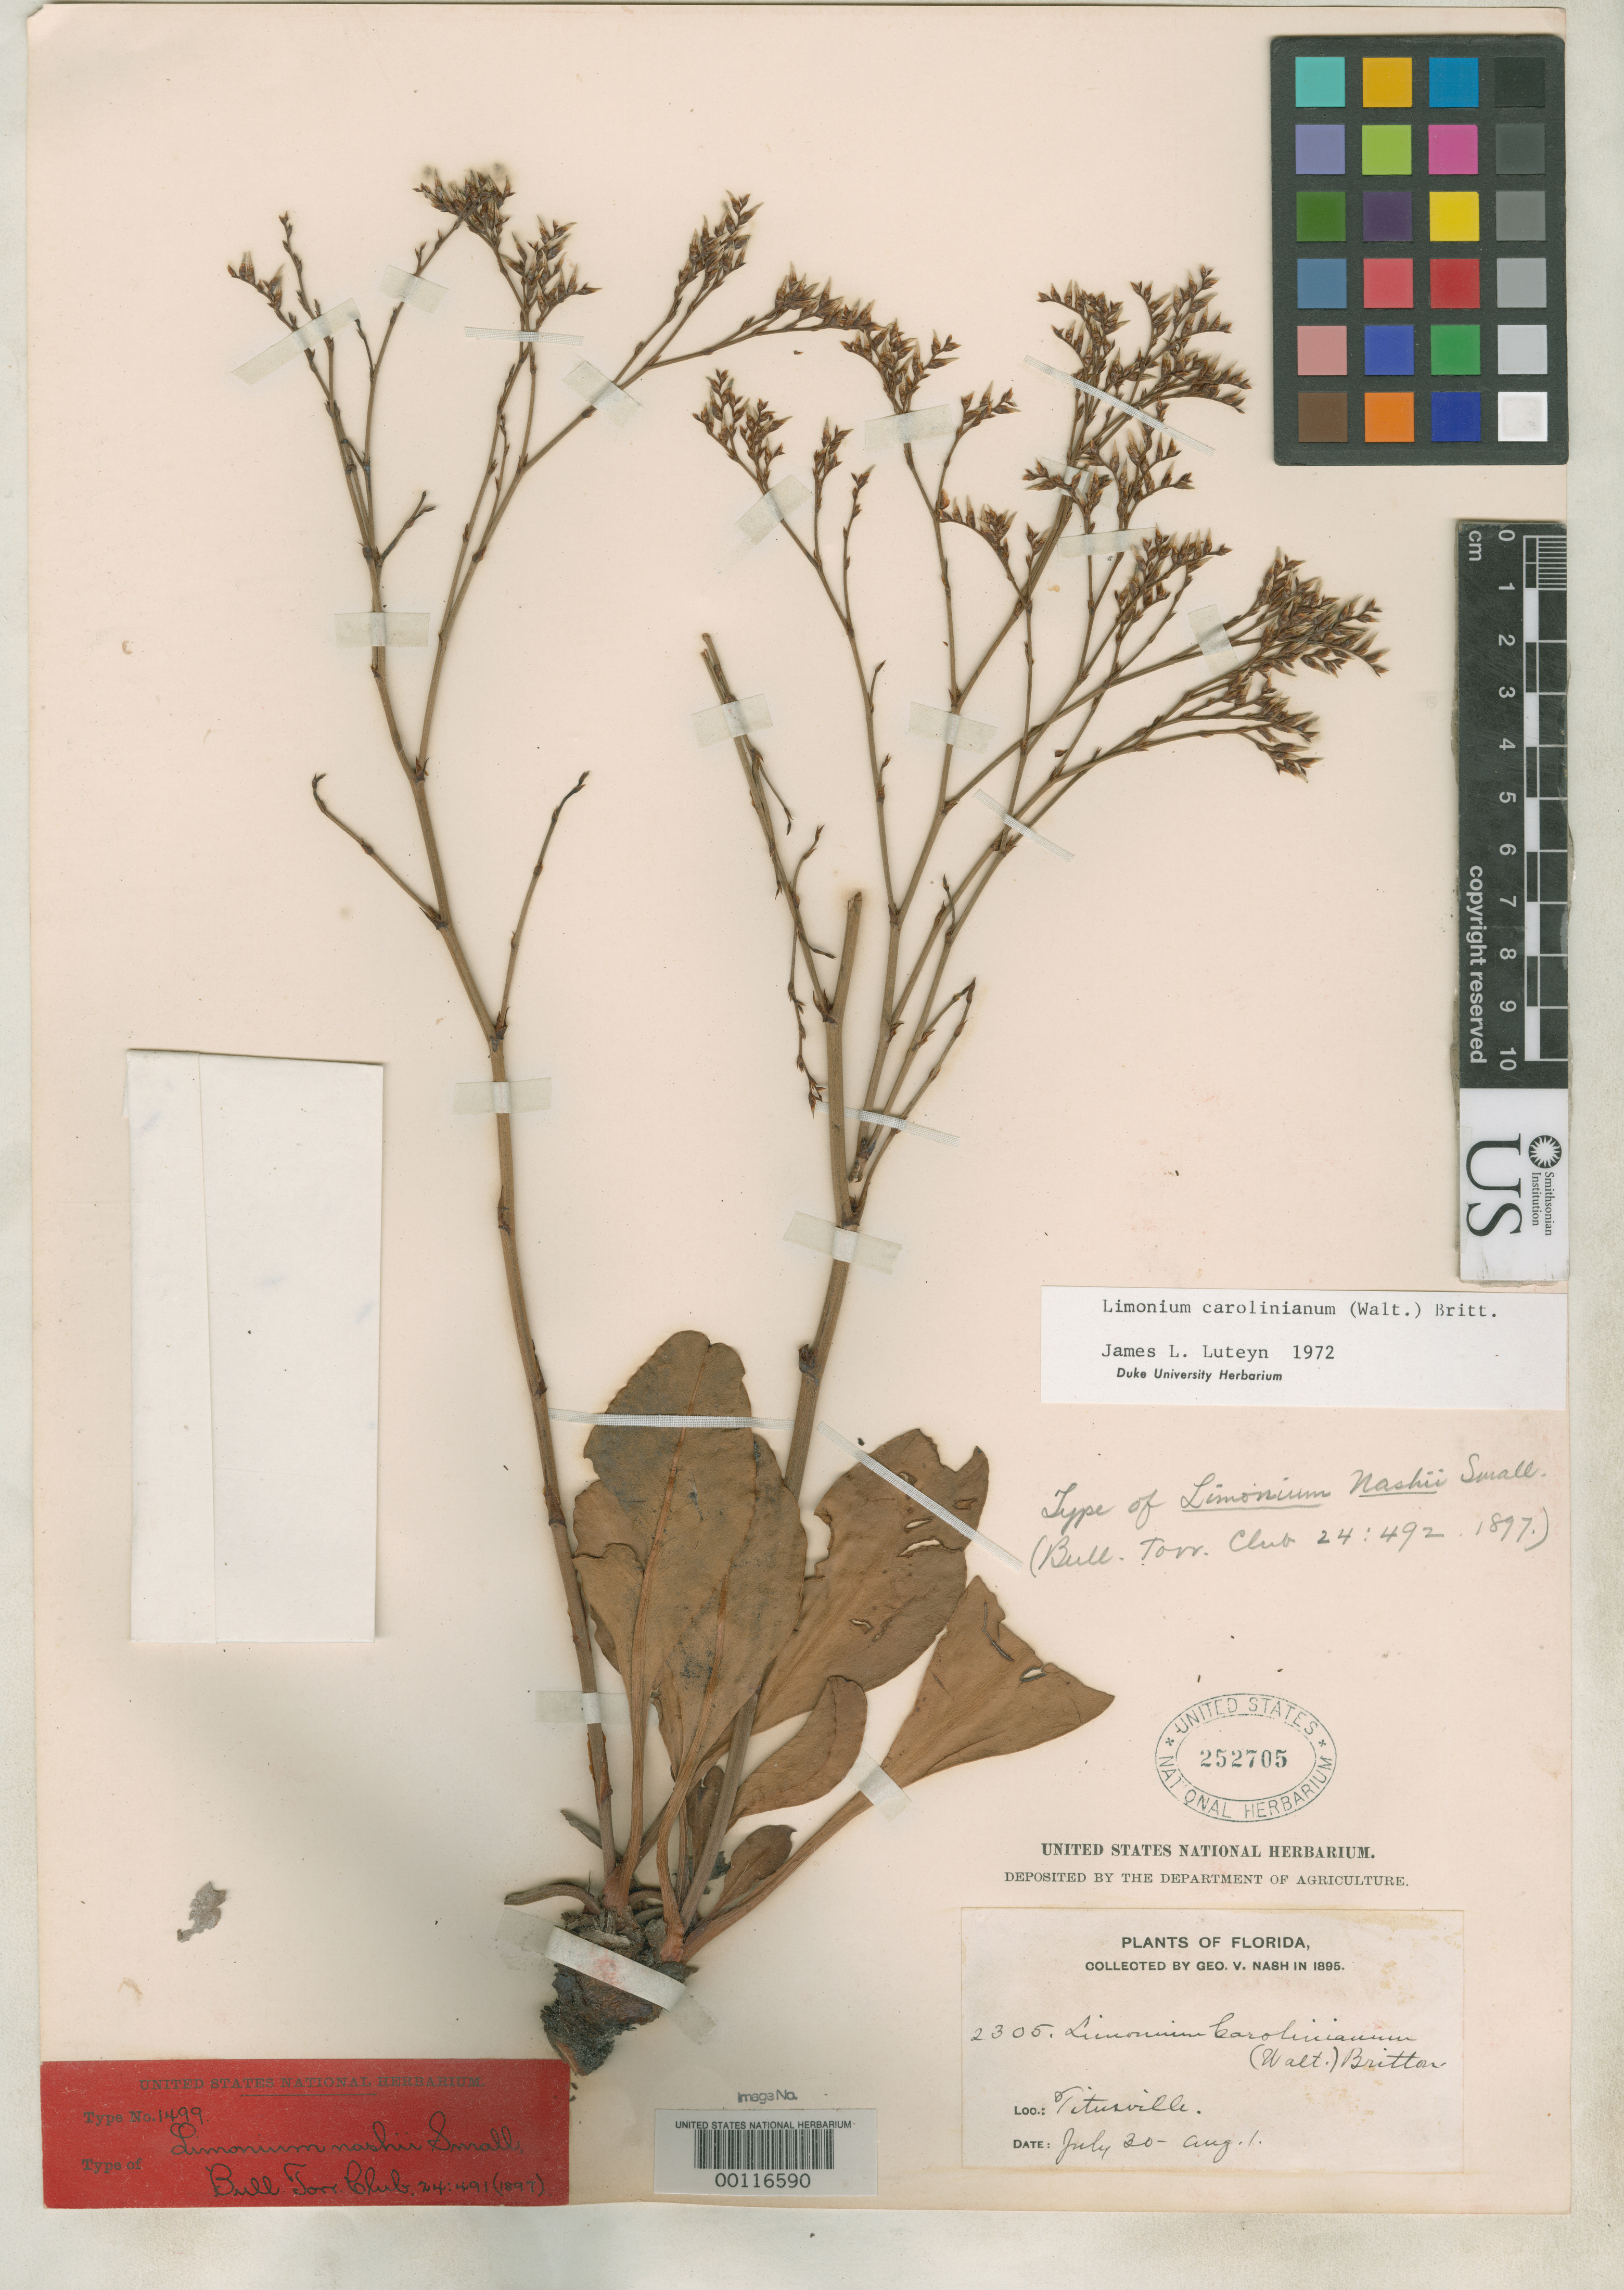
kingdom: Plantae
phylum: Tracheophyta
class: Magnoliopsida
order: Caryophyllales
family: Plumbaginaceae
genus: Limonium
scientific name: Limonium nashii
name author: Small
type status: Type Collection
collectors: G. V. Nash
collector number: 2305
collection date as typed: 20 Jul 1895 to 01 Aug 1895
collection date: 1895-07-20/1895-08-01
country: United States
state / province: Florida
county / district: Brevard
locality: Titusville.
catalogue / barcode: US 252705